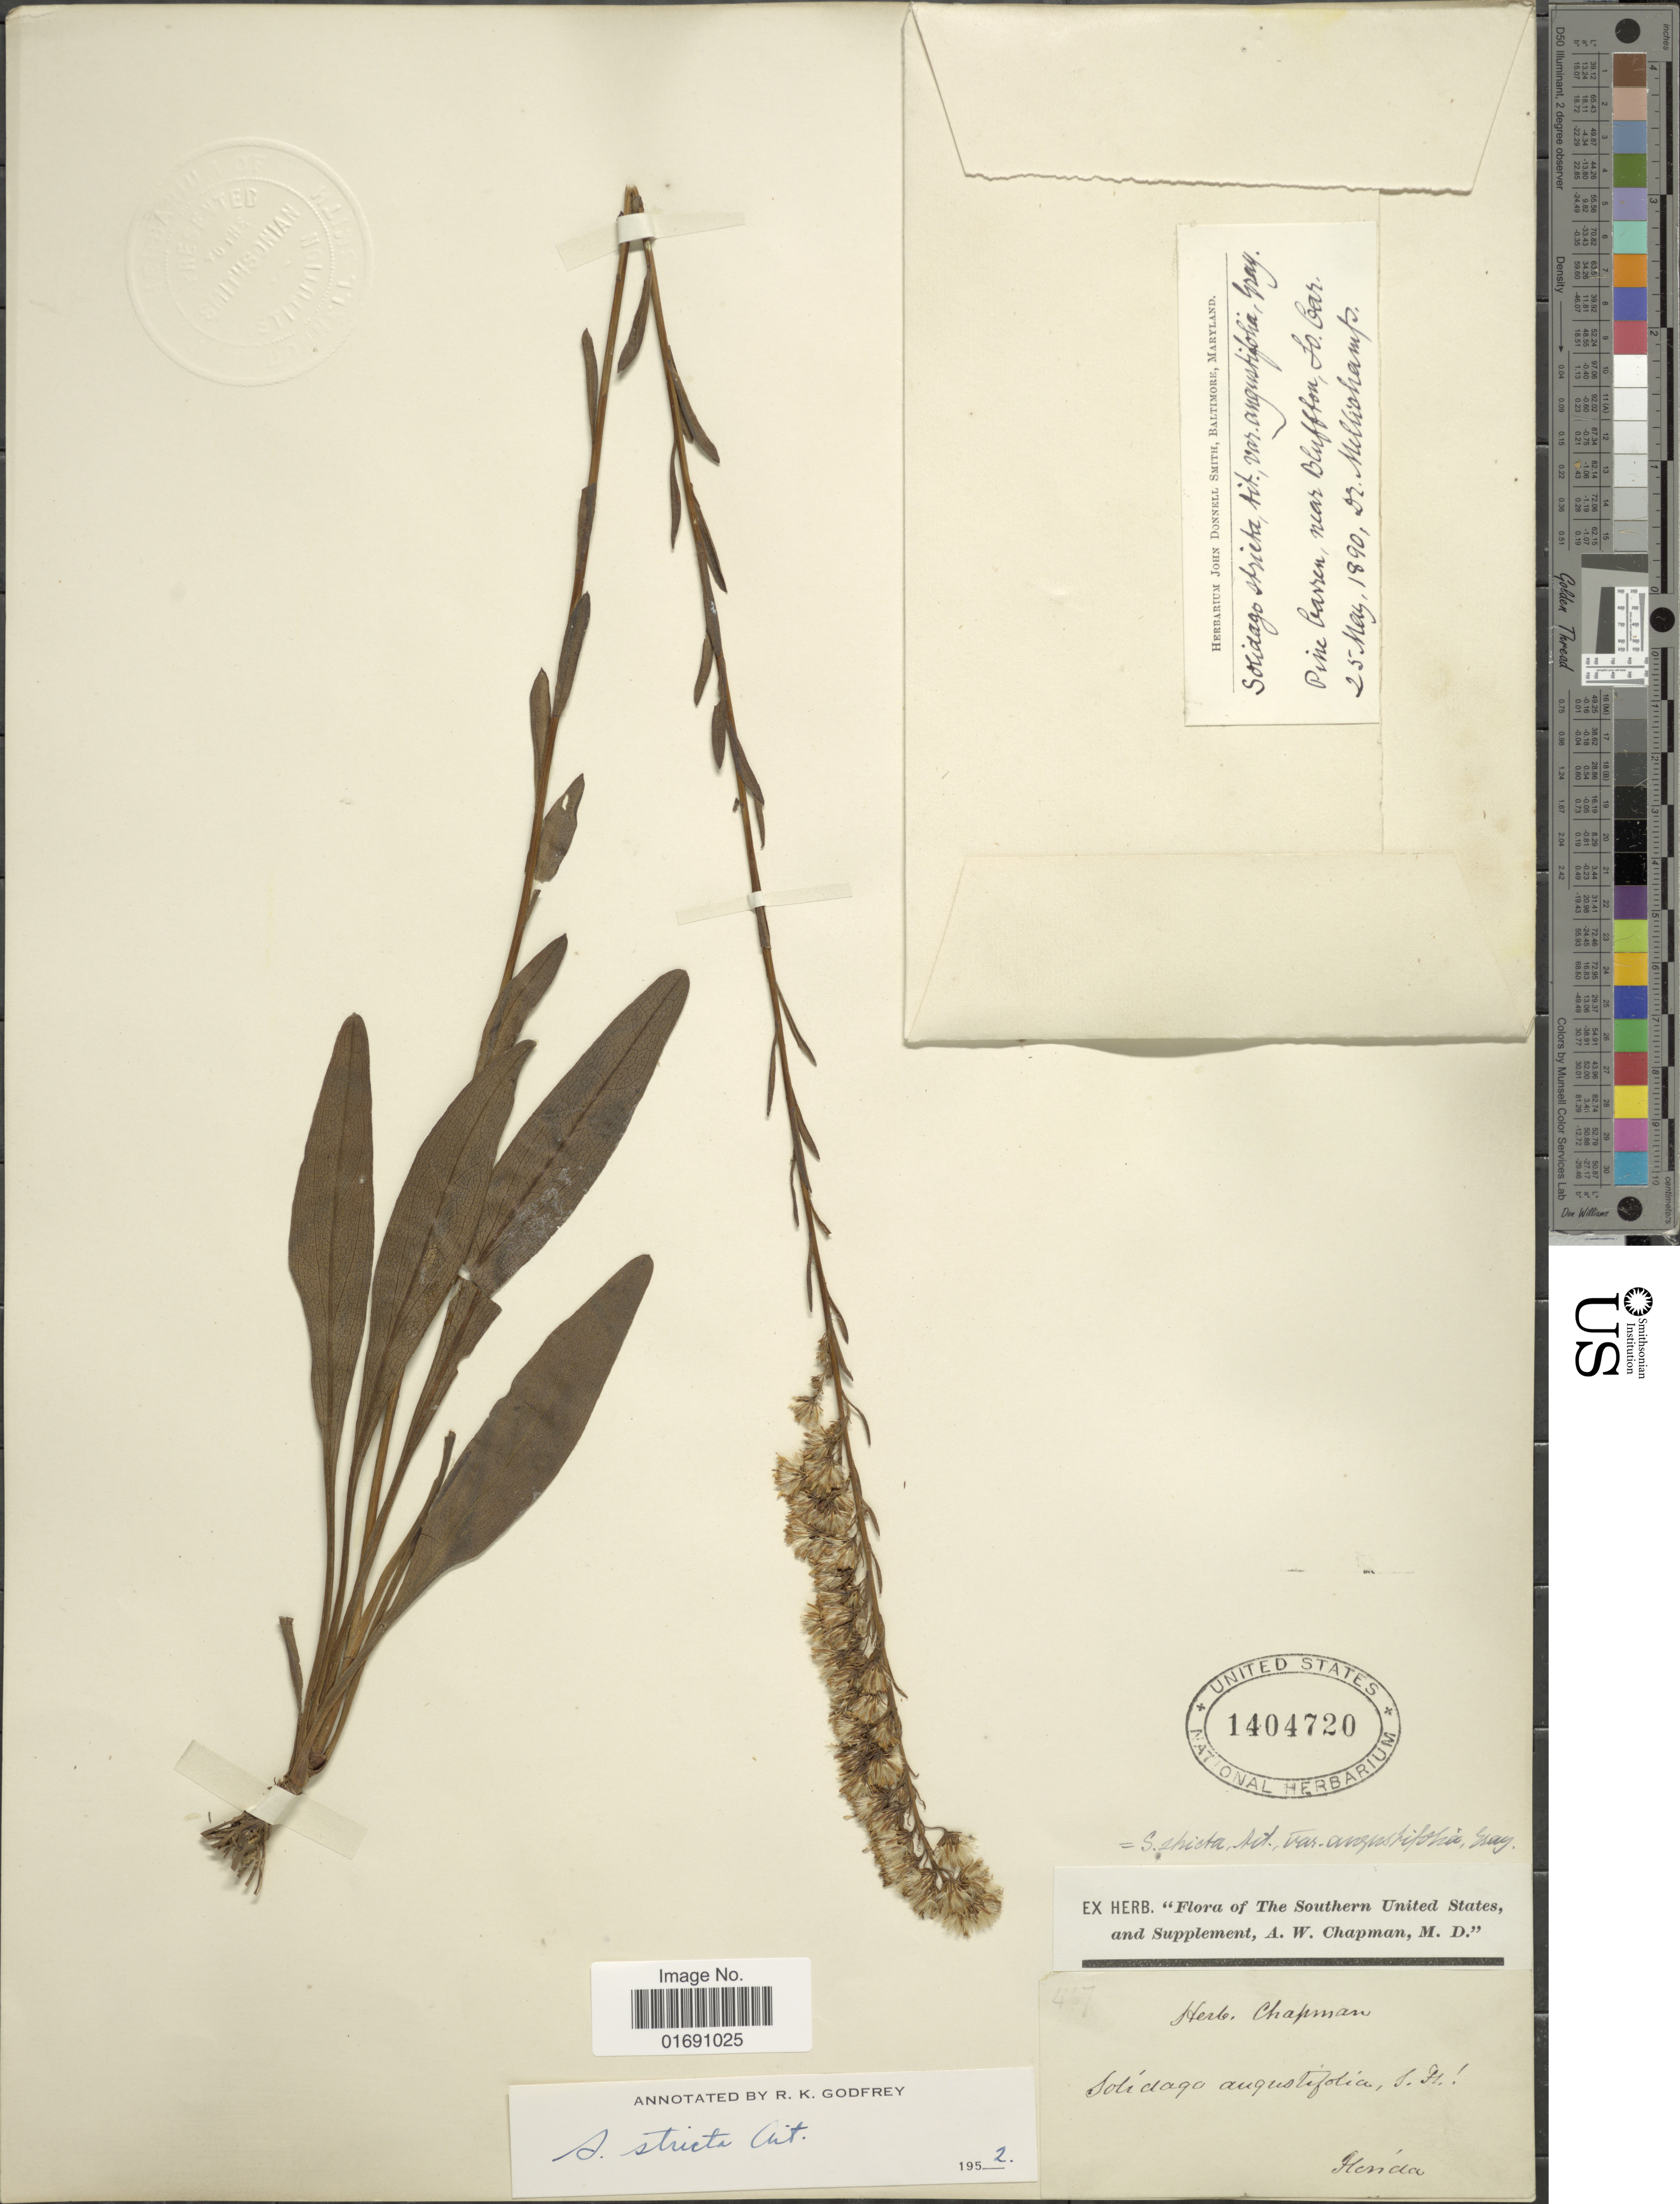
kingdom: Plantae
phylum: Tracheophyta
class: Magnoliopsida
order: Asterales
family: Asteraceae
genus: Solidago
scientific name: Solidago stricta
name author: Aiton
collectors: -. Mellichamp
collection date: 1890-05-25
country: United States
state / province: South Carolina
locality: Pine barren, near Bluffton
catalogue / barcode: US 1404720-2